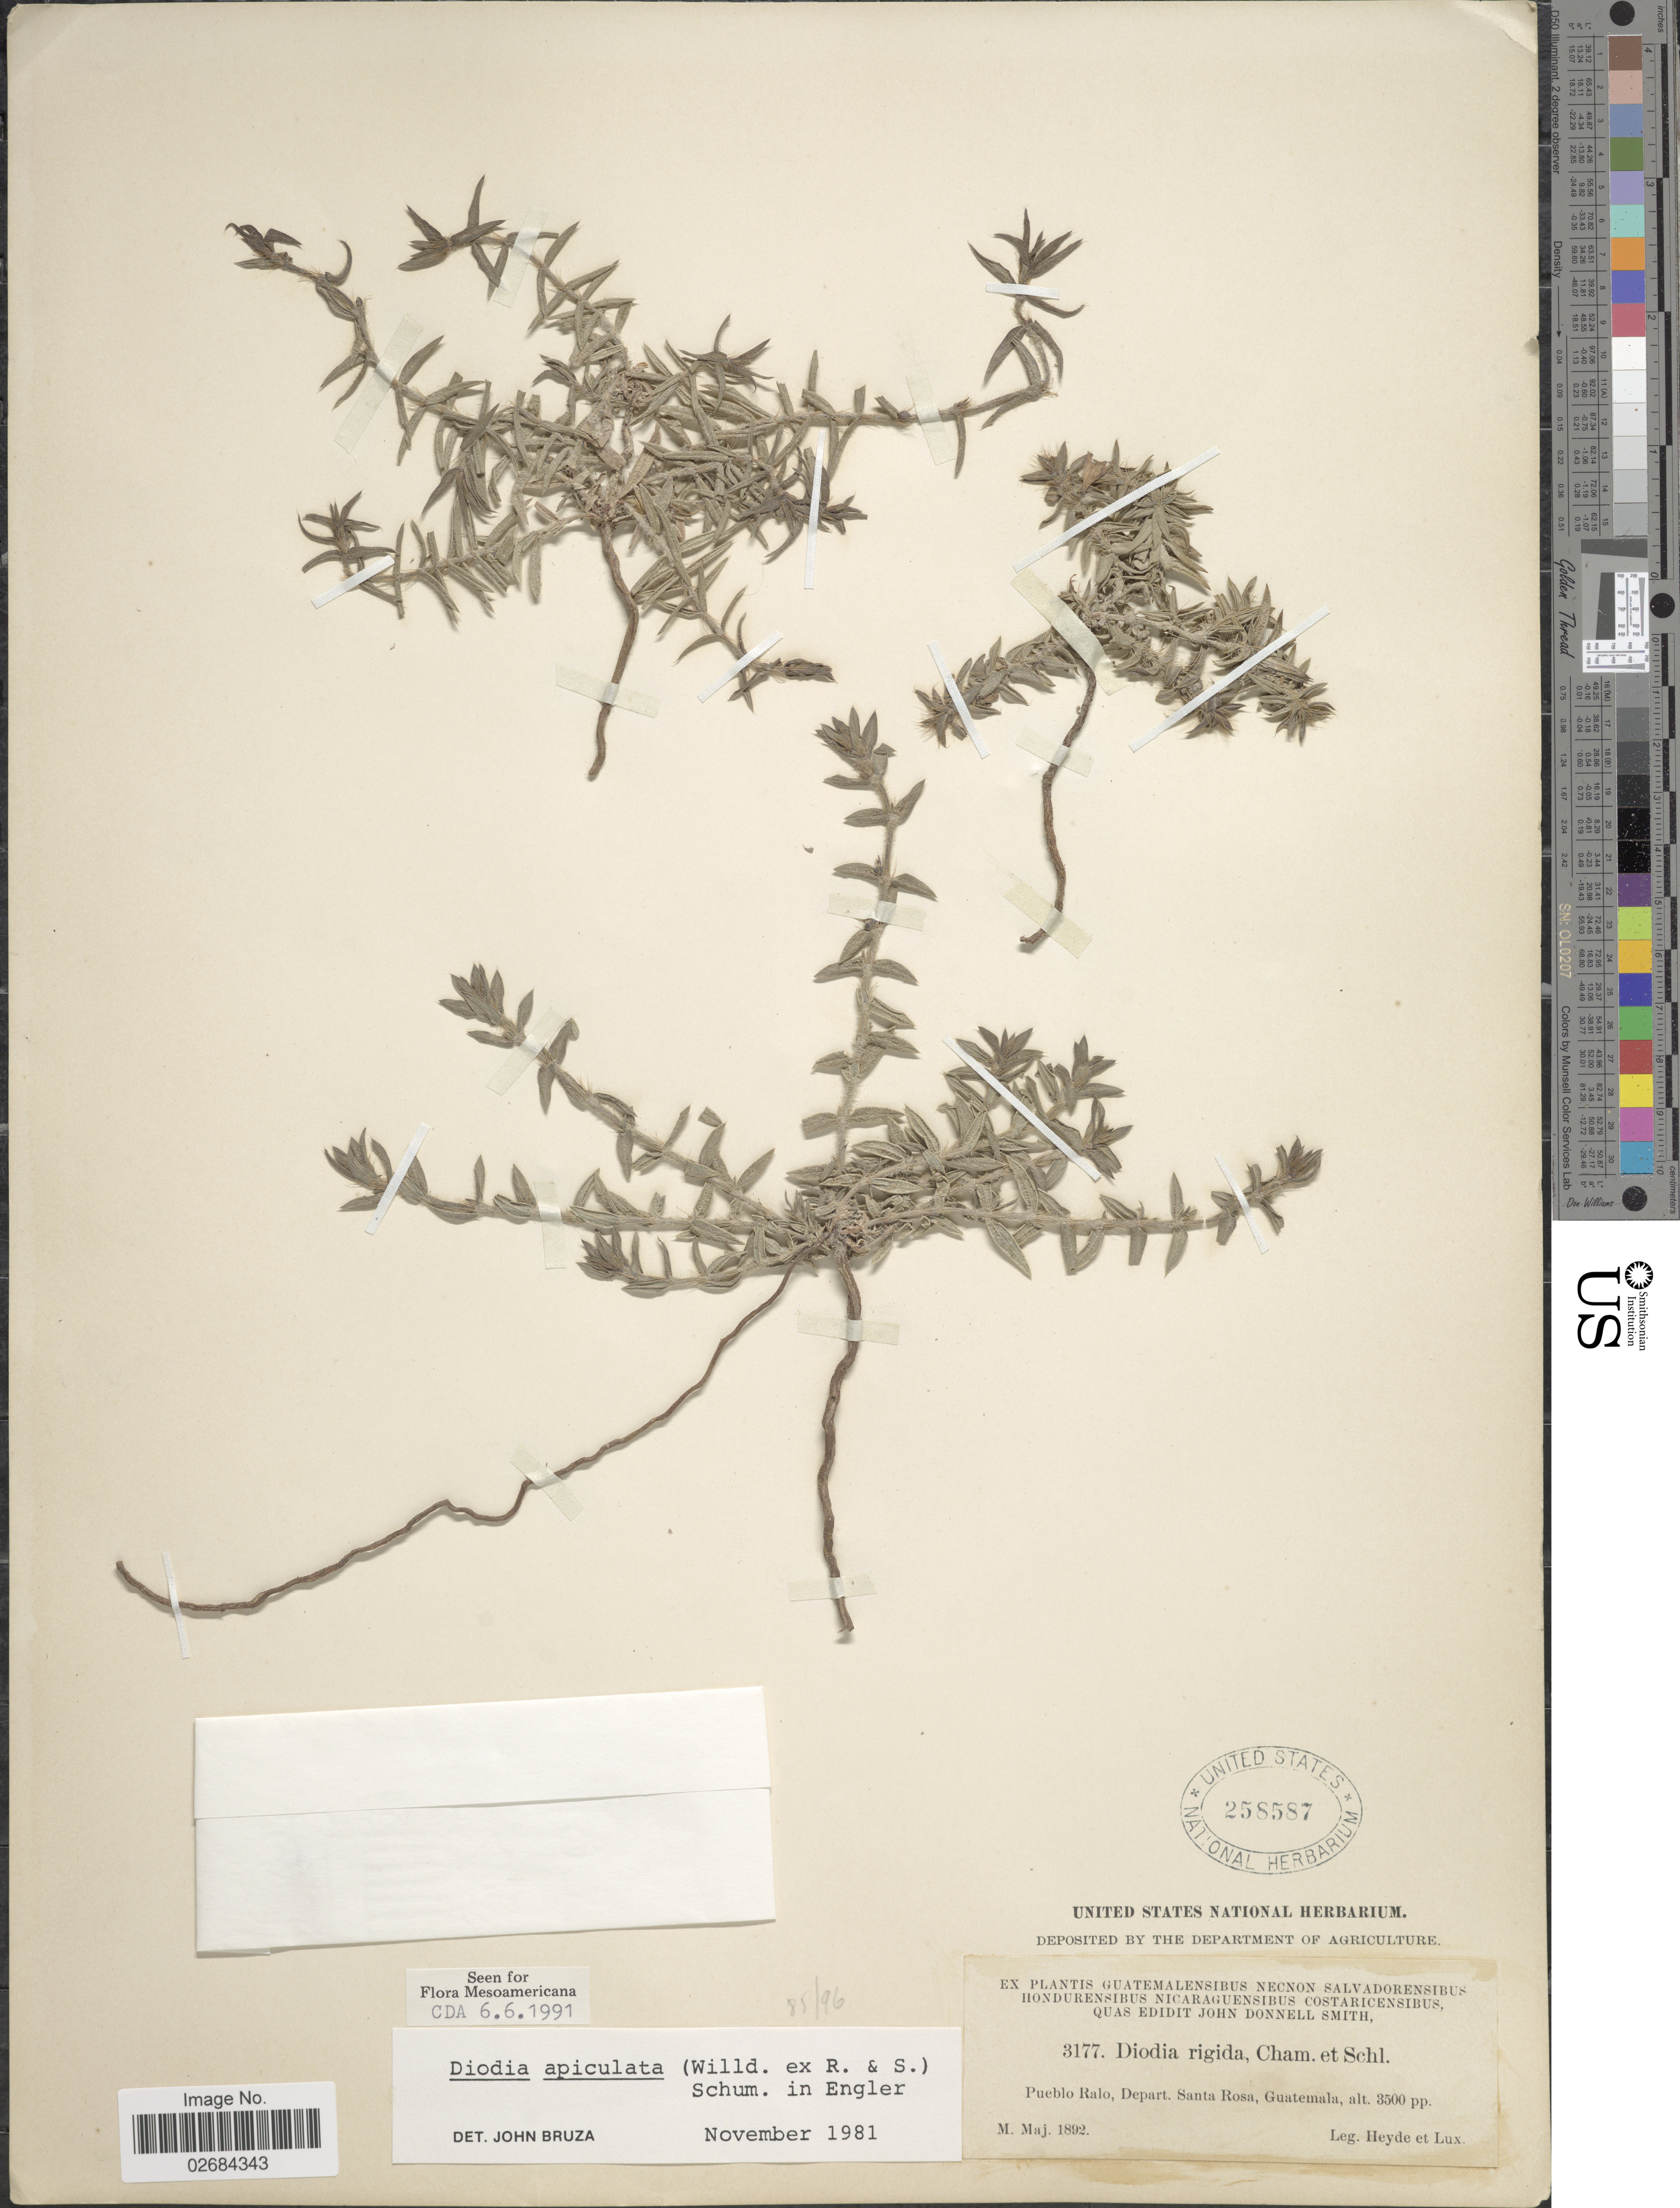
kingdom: Plantae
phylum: Tracheophyta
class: Magnoliopsida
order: Gentianales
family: Rubiaceae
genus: Diodia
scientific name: Diodia apiculata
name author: (Willd. ex Roem. & Schult.) K. Schum.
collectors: Heyde & Lux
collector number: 3177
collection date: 1892-05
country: Guatemala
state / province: Santa Rosa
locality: Pueblo Ralo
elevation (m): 1067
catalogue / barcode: US 258587